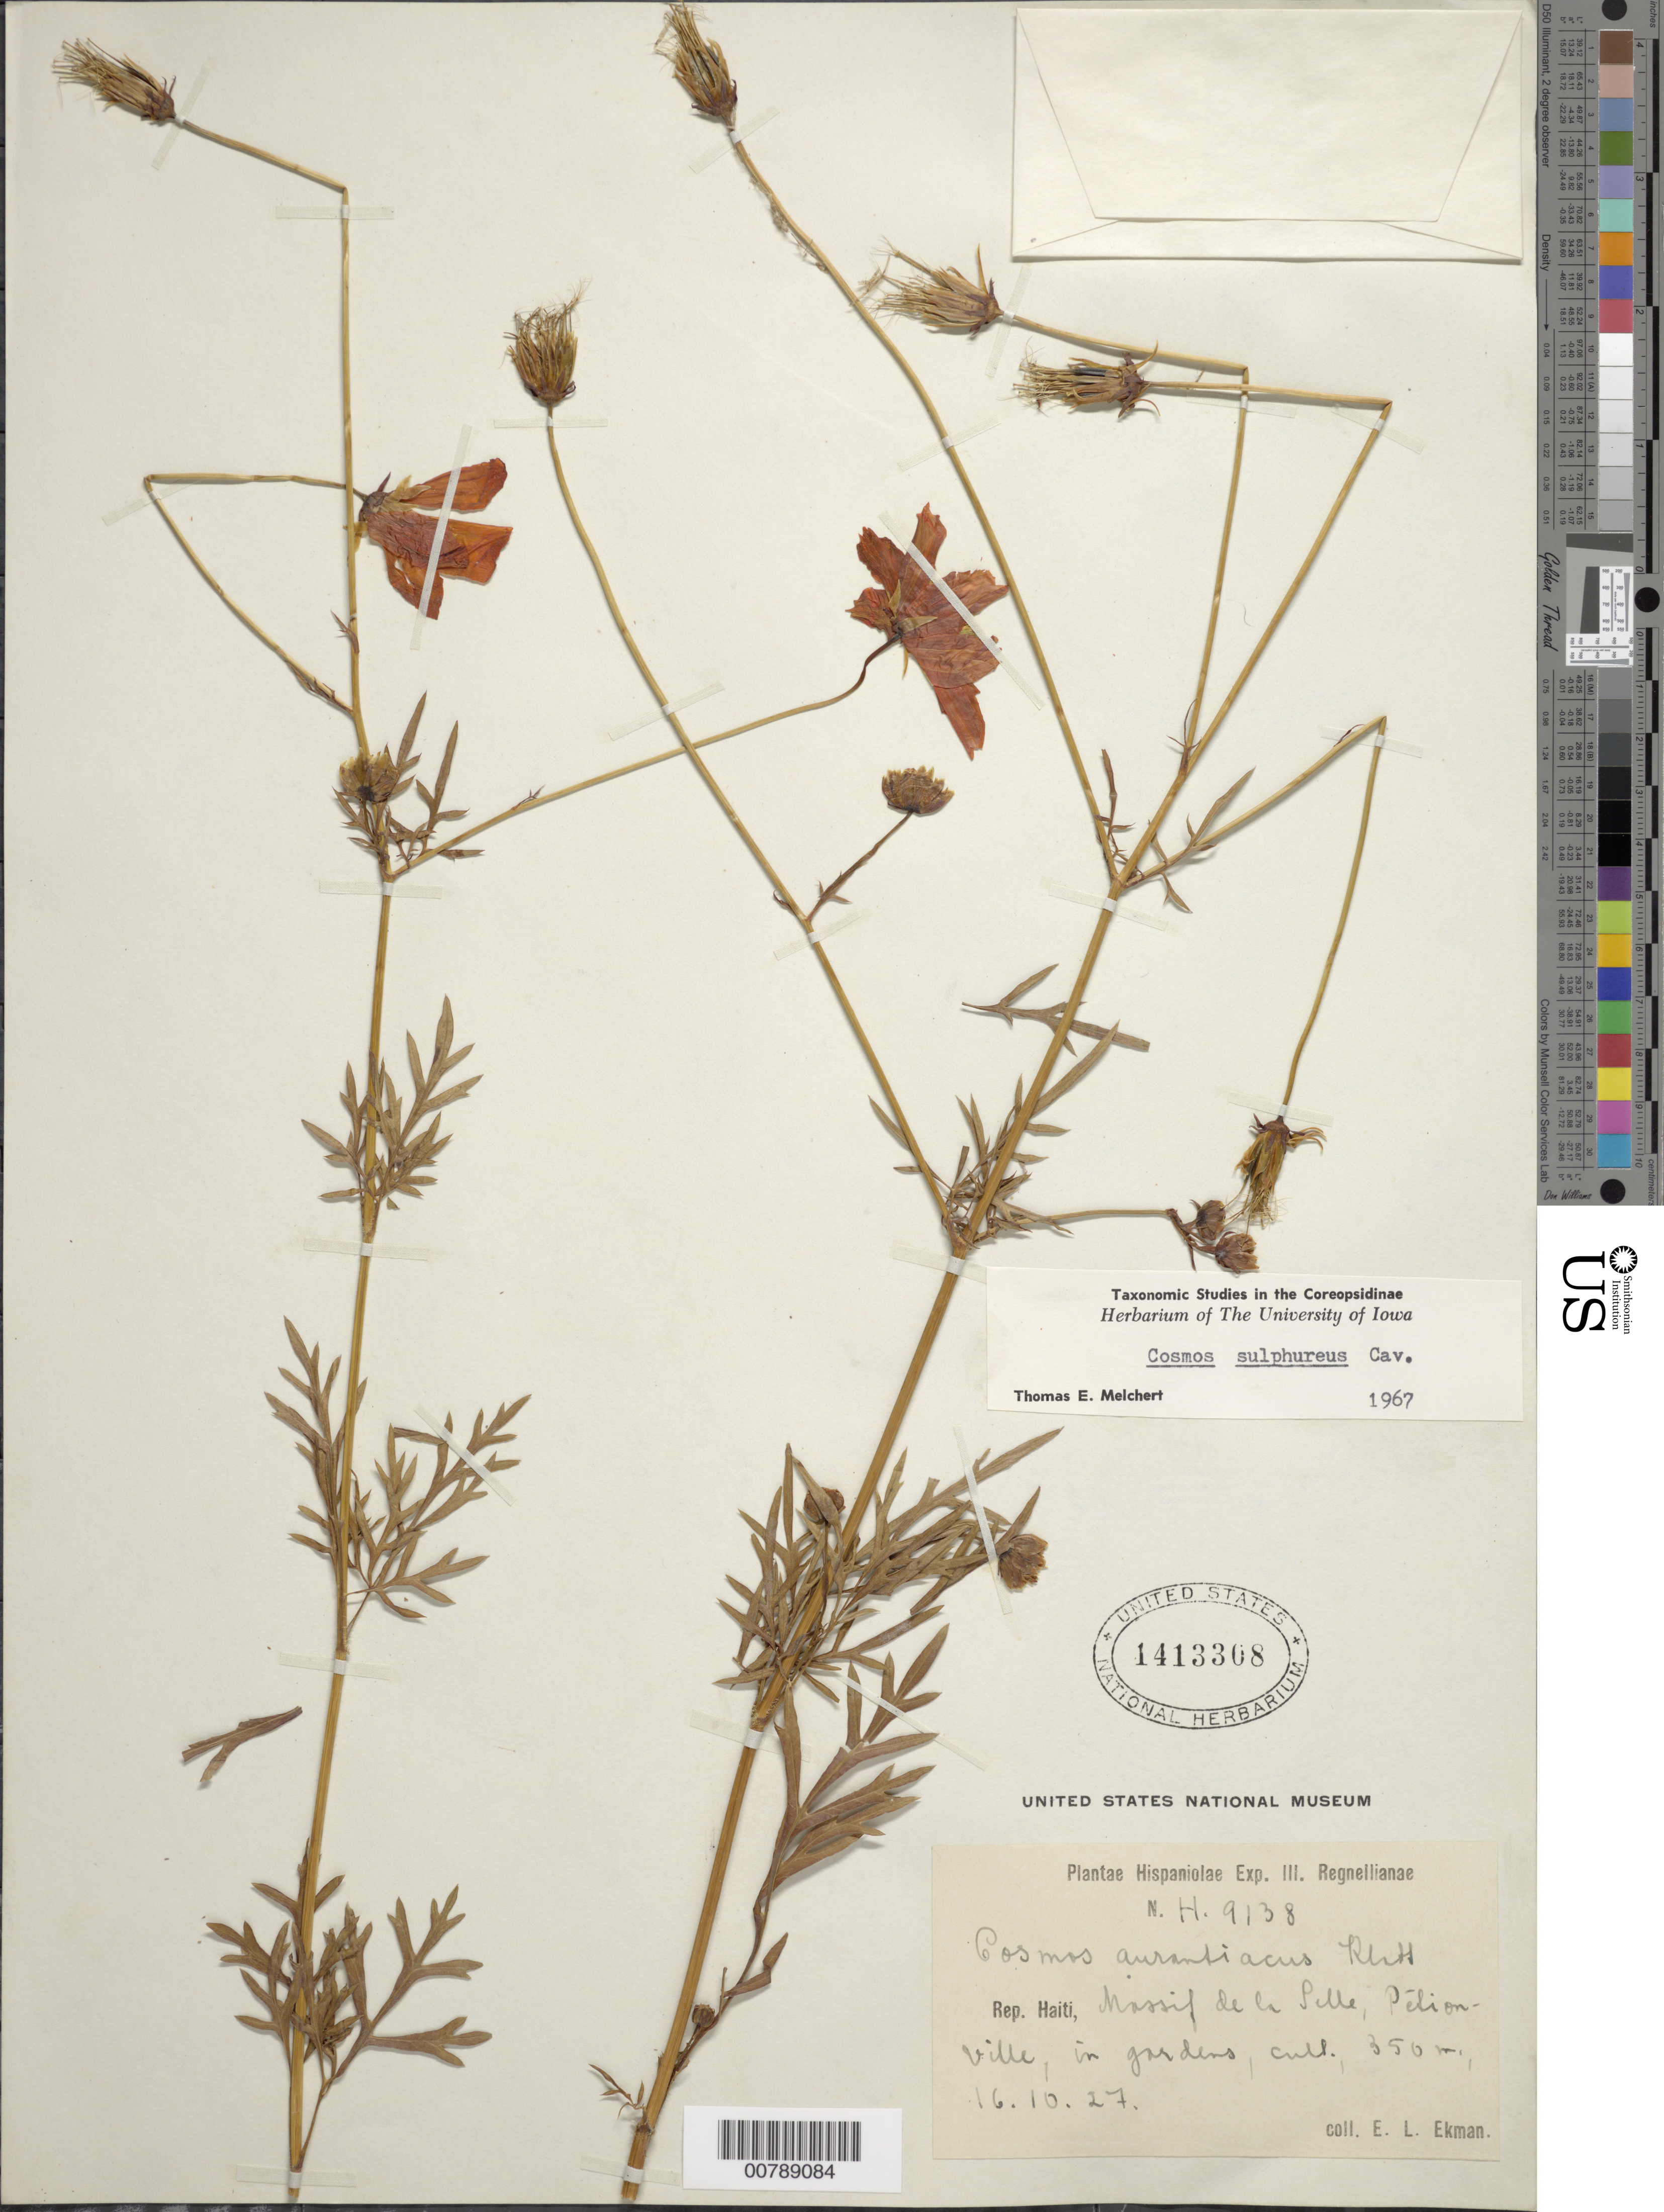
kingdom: Plantae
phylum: Tracheophyta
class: Magnoliopsida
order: Asterales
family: Asteraceae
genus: Cosmos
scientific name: Cosmos sulphureus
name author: Cav.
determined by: Melchert, T. E.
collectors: E. L. Ekman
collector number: H 9138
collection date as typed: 16 Oct 1927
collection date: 1927-10-16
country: Haiti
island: Hispaniola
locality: Massif de la Selle, Pédion-ville, in gardens, cult.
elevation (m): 350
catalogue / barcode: US 1413308